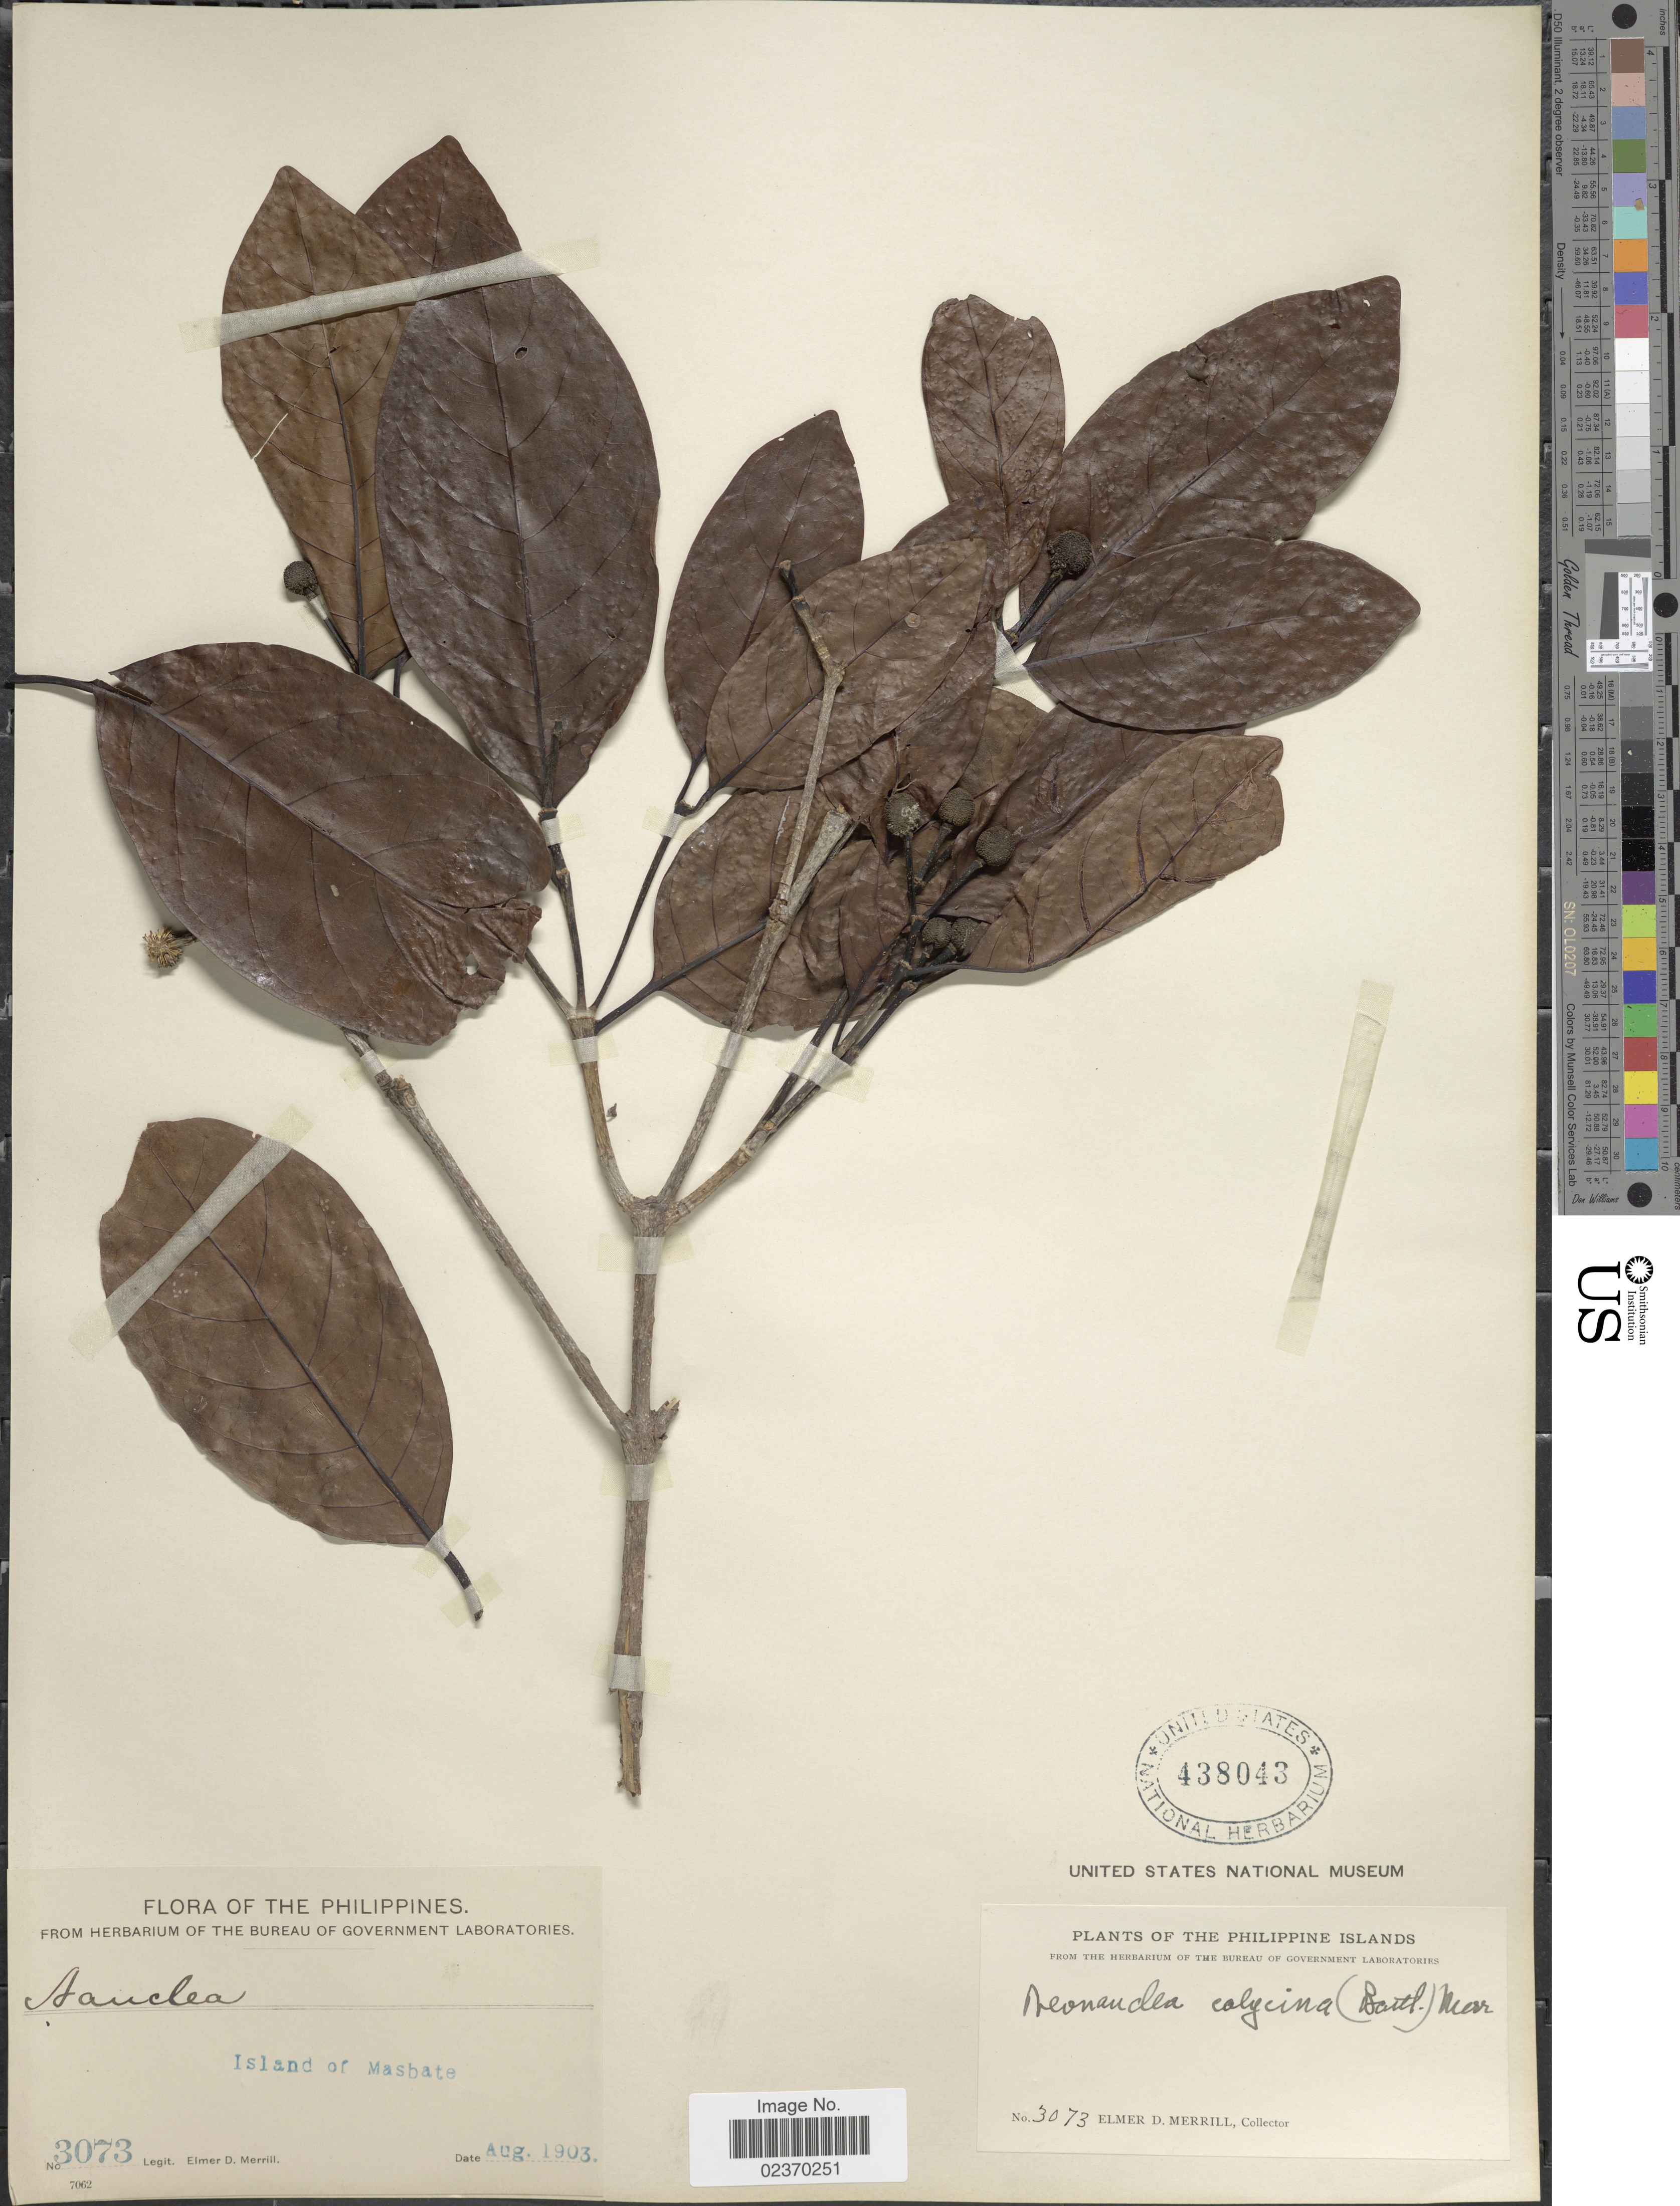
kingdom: Plantae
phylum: Tracheophyta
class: Magnoliopsida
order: Gentianales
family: Rubiaceae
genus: Neonauclea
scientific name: Neonauclea calycina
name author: (Bartl. ex DC.) Merr.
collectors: E. D. Merrill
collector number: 3073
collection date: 1903-08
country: Philippines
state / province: Bicol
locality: The Philippine Islands, Island of Masbate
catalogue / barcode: US 438043